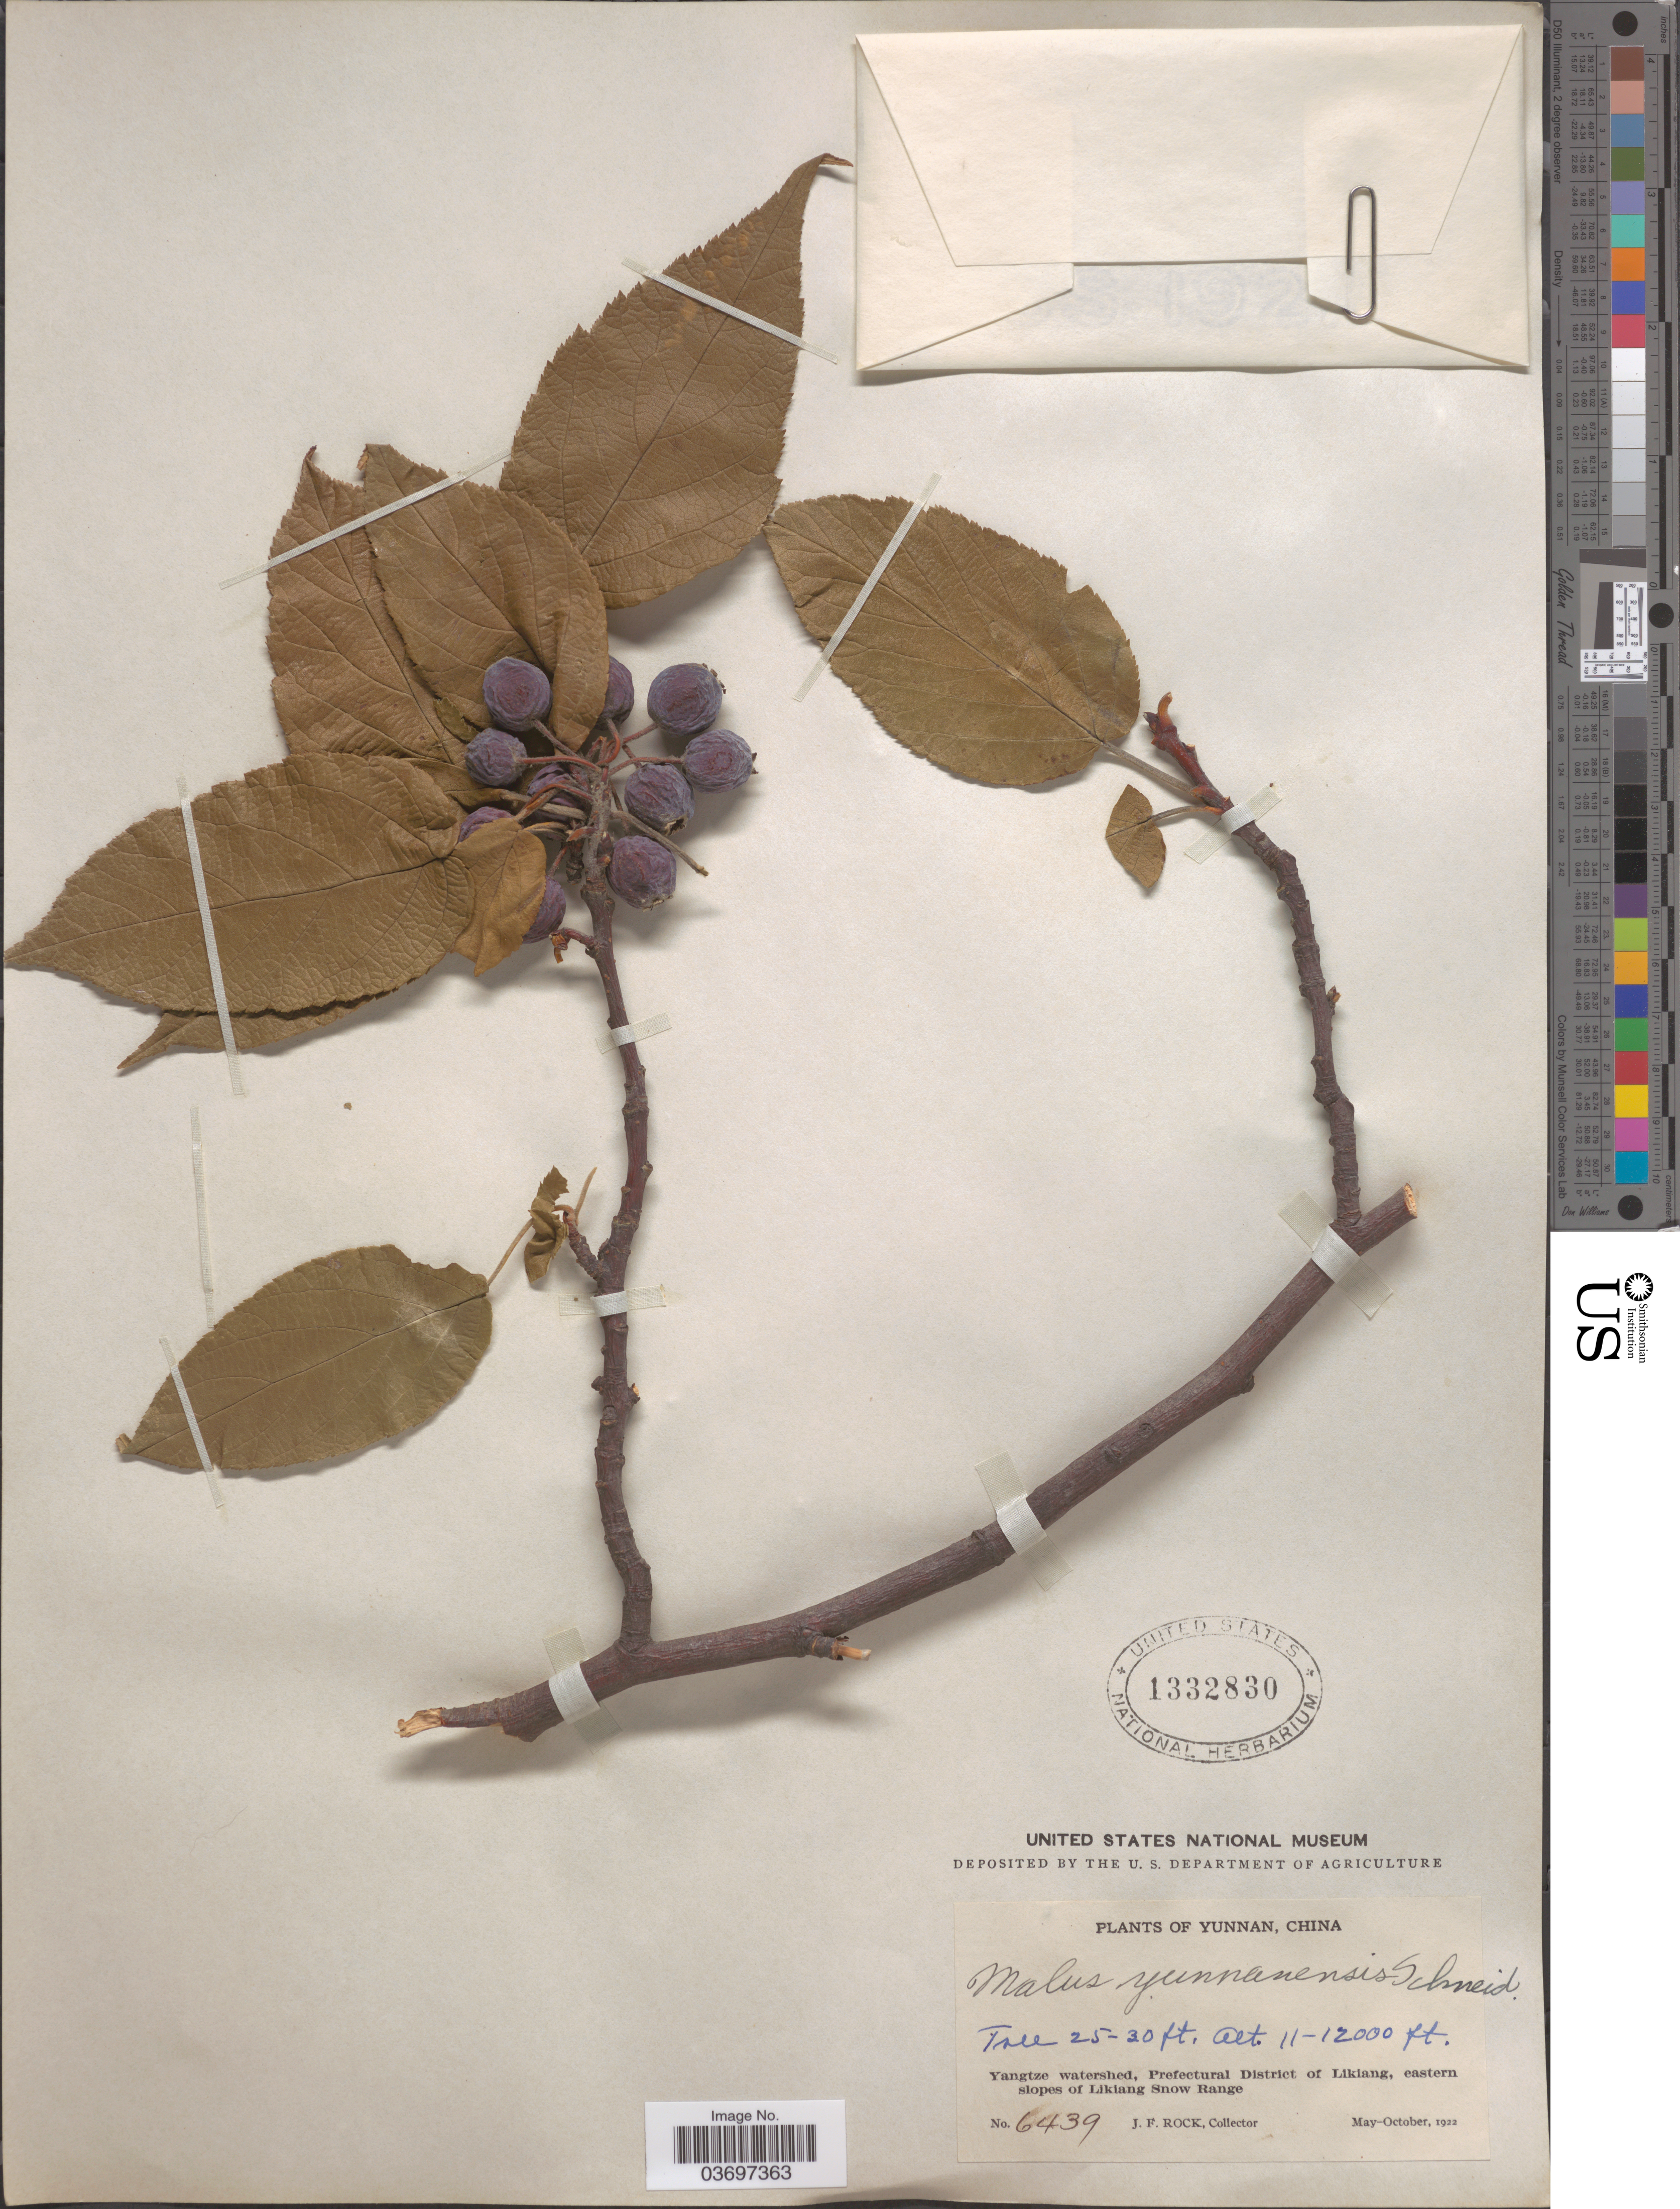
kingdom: Plantae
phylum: Tracheophyta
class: Magnoliopsida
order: Rosales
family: Rosaceae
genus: Malus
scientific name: Malus yunnanensis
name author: (Franch.) C.K. Schneid.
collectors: J. Rock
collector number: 6439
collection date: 1922-05/1922-10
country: China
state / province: Yunnan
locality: Yangtze watershed, Prefectural District of Likiang, eastern slopes of Likiang Snow Range.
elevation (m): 3353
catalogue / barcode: US 1332830